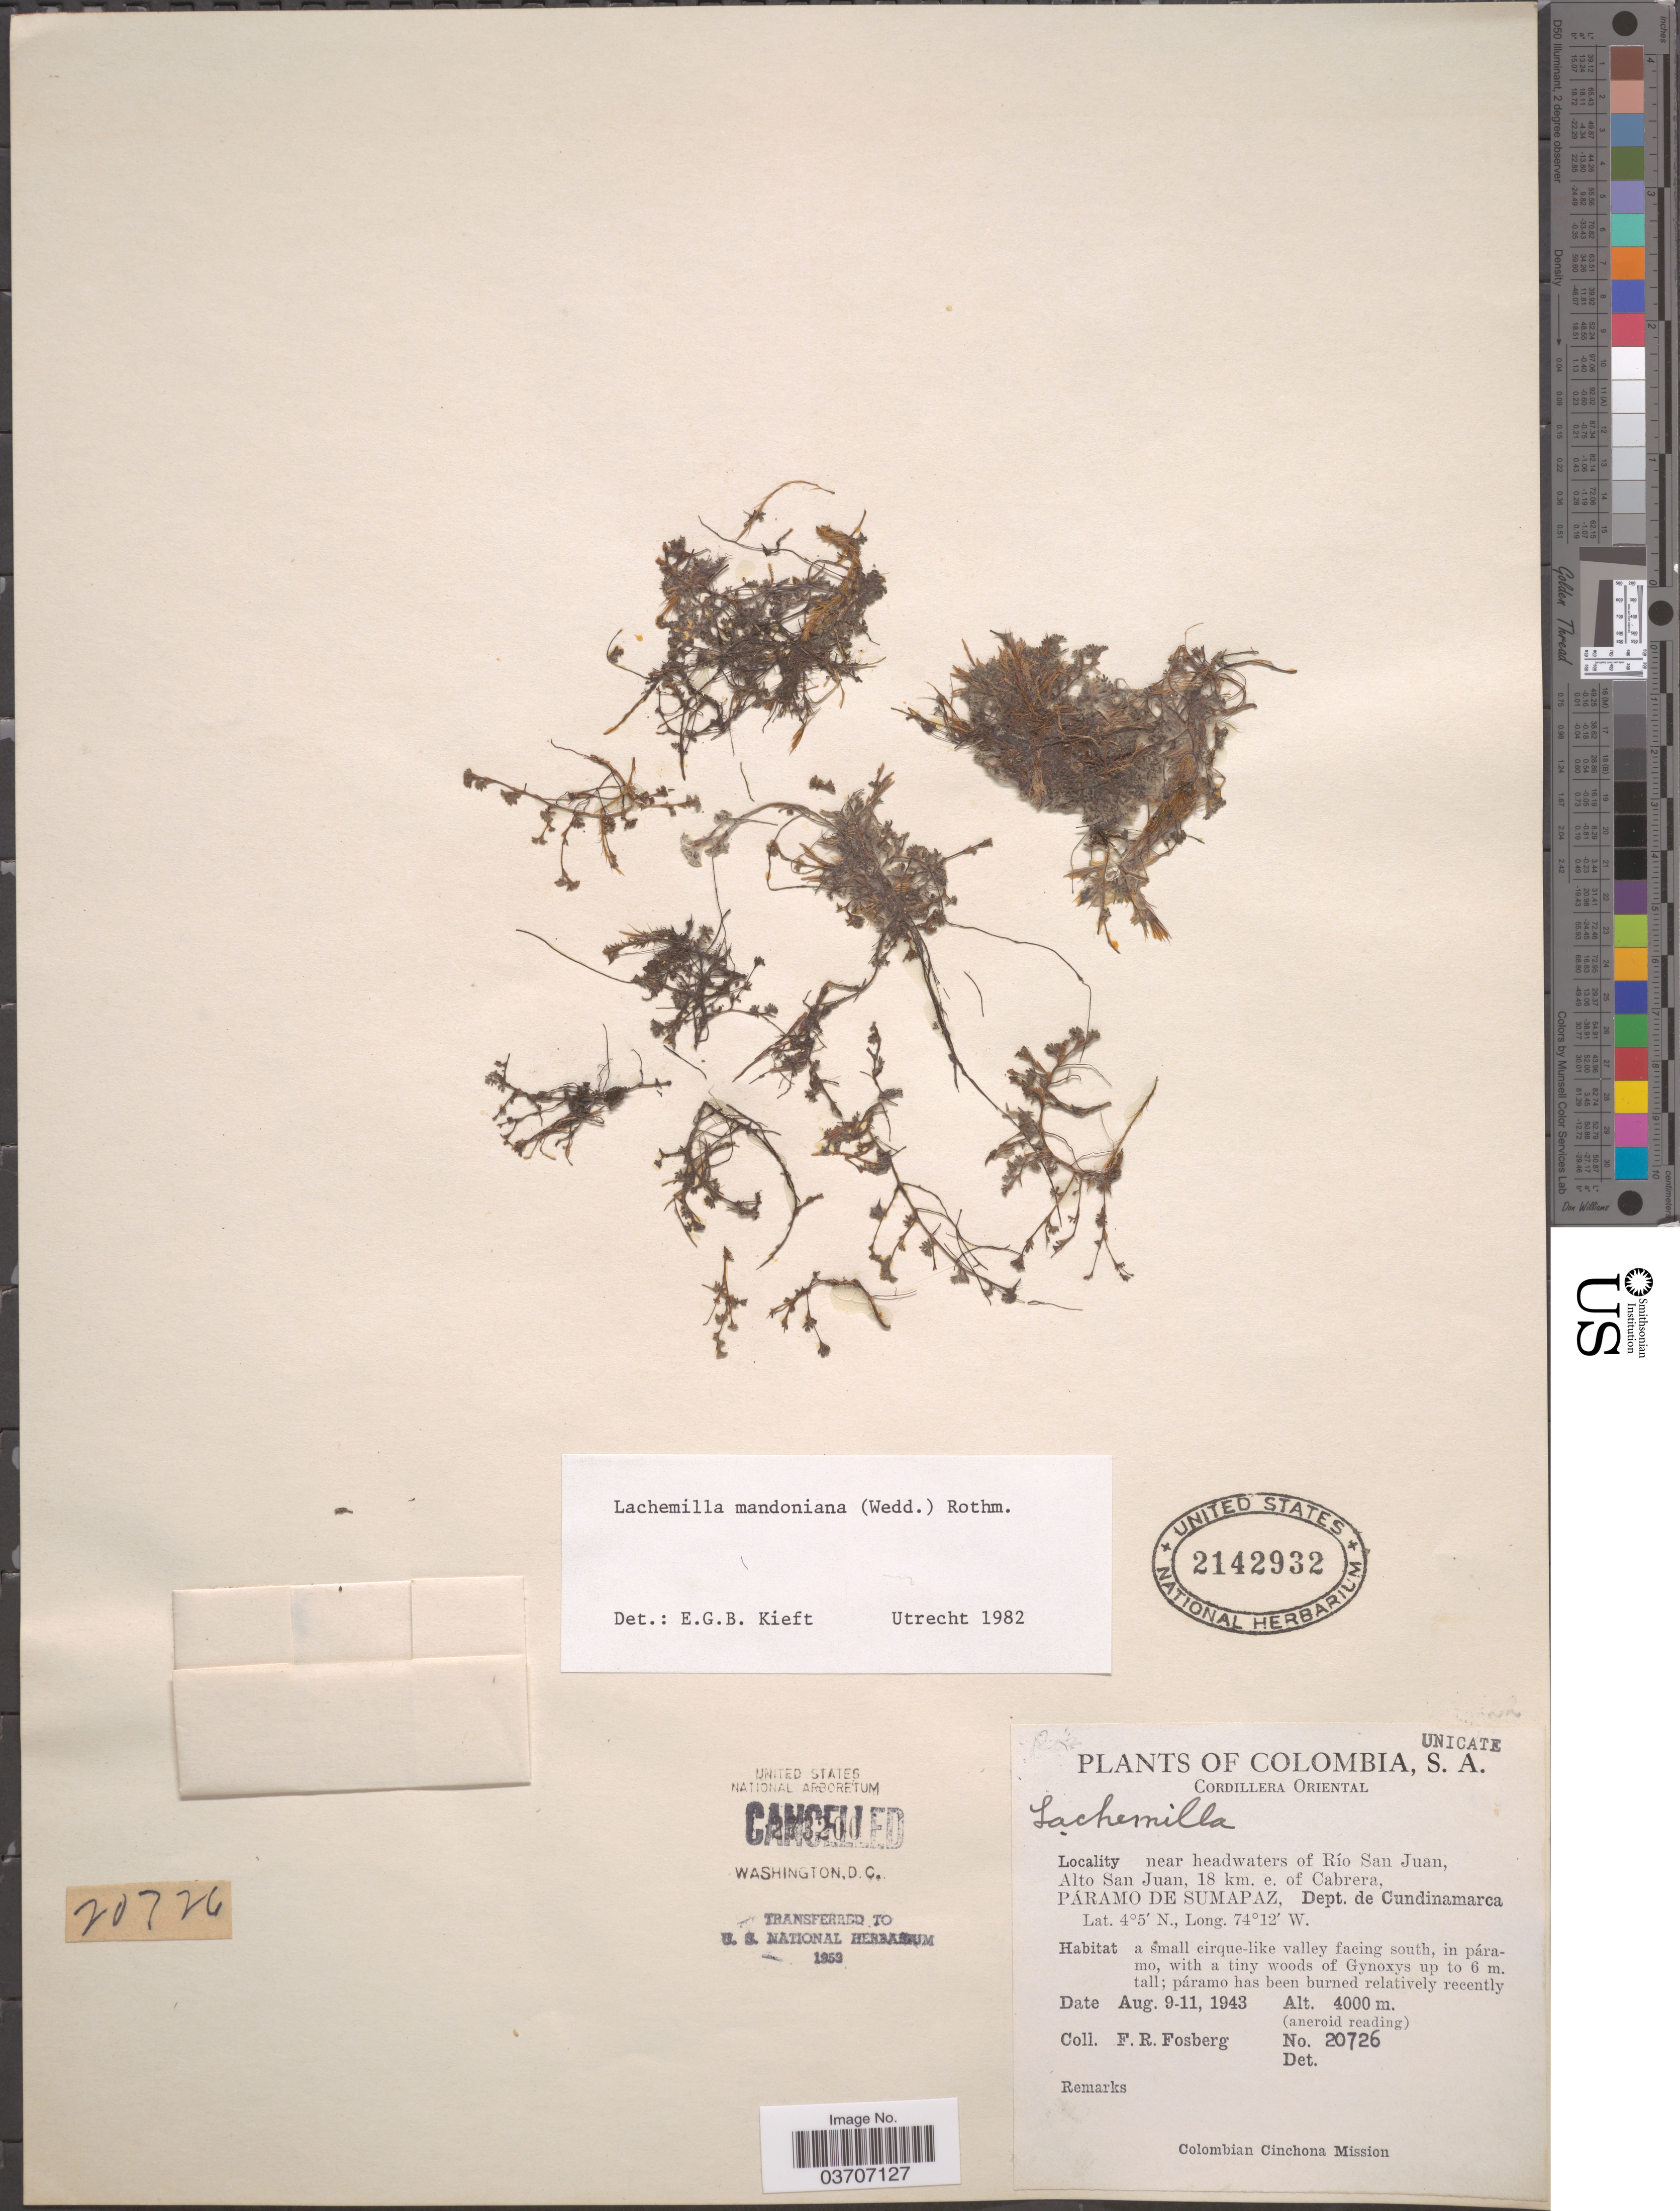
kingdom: Plantae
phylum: Tracheophyta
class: Magnoliopsida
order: Rosales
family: Rosaceae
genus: Lachemilla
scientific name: Lachemilla mandoniana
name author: (Wedd.) Rothm.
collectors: F. R. Fosberg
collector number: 20726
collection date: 1943-08-09/1943-08-11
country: Colombia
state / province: Cundinamarca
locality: Cordillera Oriental. Near headwaters of Río San Juan, Alto San Juan, 18 km. e. of Cabrera, Páramo de Sumapaz, Dept. de Cundinamarca.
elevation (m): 4000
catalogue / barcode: US 2142932